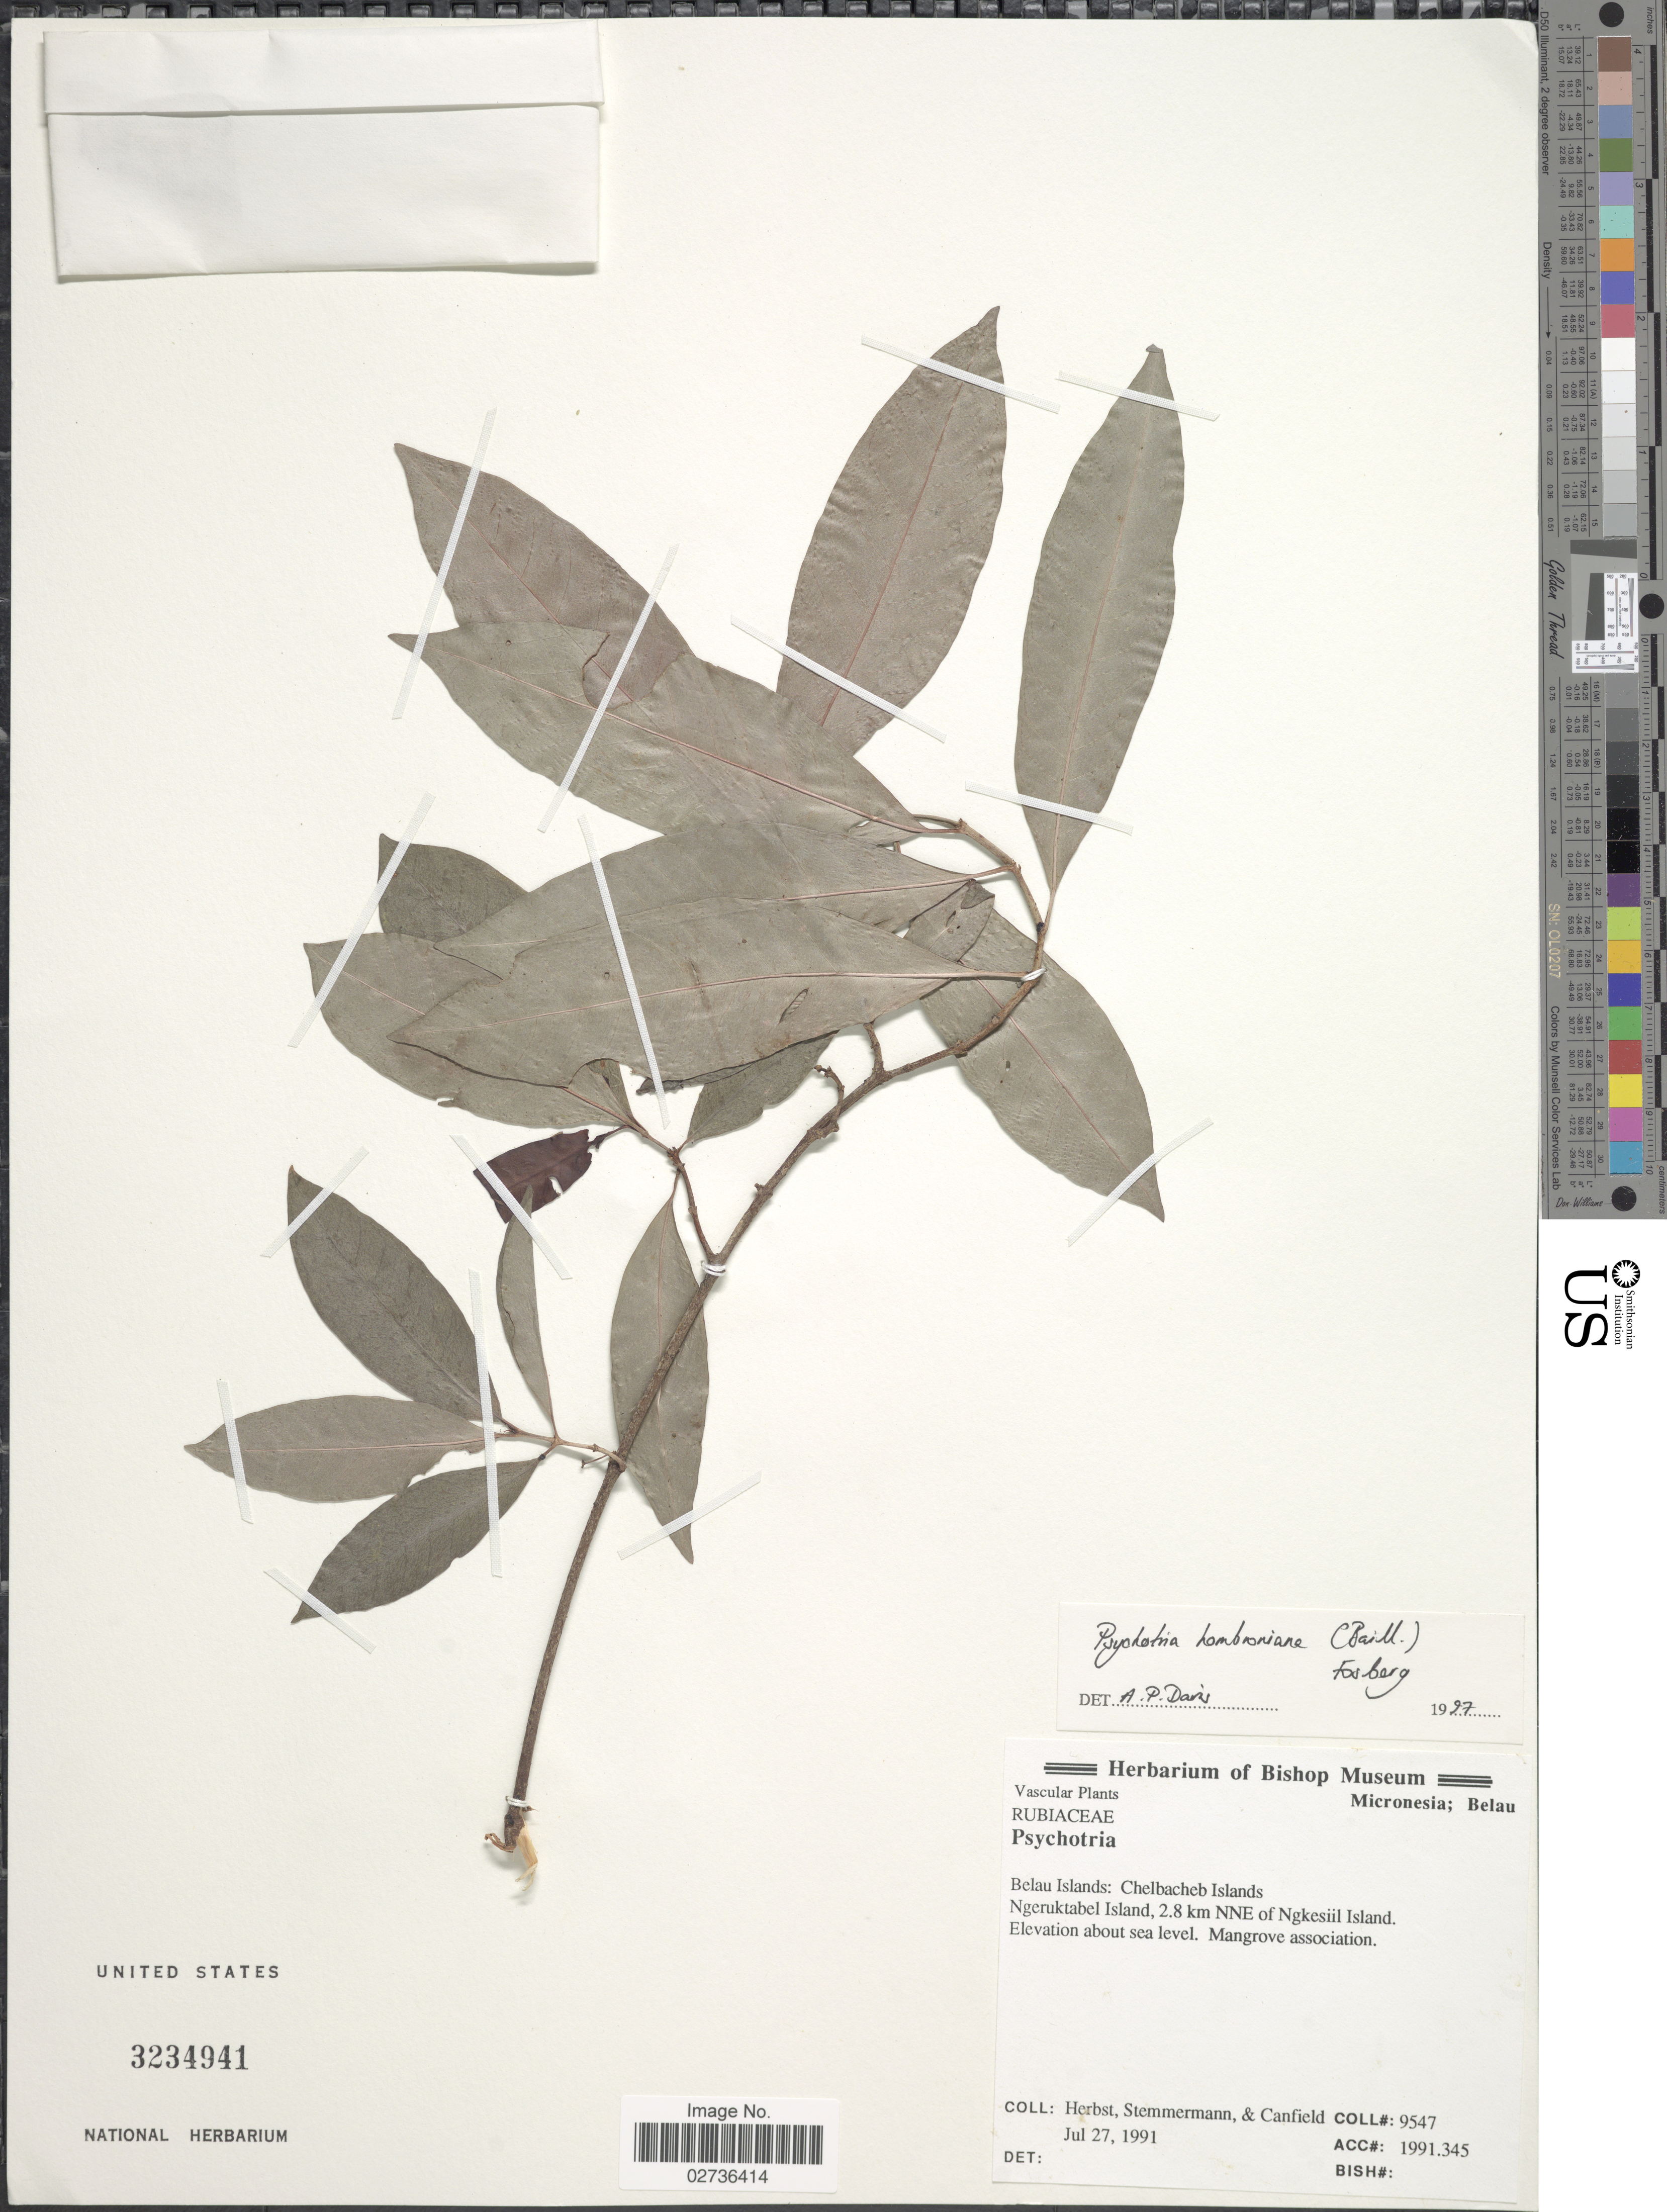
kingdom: Plantae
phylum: Tracheophyta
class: Magnoliopsida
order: Gentianales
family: Rubiaceae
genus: Psychotria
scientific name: Psychotria hombroniana var. squarrosa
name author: (Valeton) Fosberg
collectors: -. Herbst, -. Stemmermann & -. Canfield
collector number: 9547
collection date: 1991-07-27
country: Palau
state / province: Koror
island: Ngeruktabel [Urukthapel]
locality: Belau Islands: Chelbacheb Islands, Ngeruktabel Island 2.8 km NNE of Ngkesii Island, Micronesia, Belau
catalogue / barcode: US 3234941